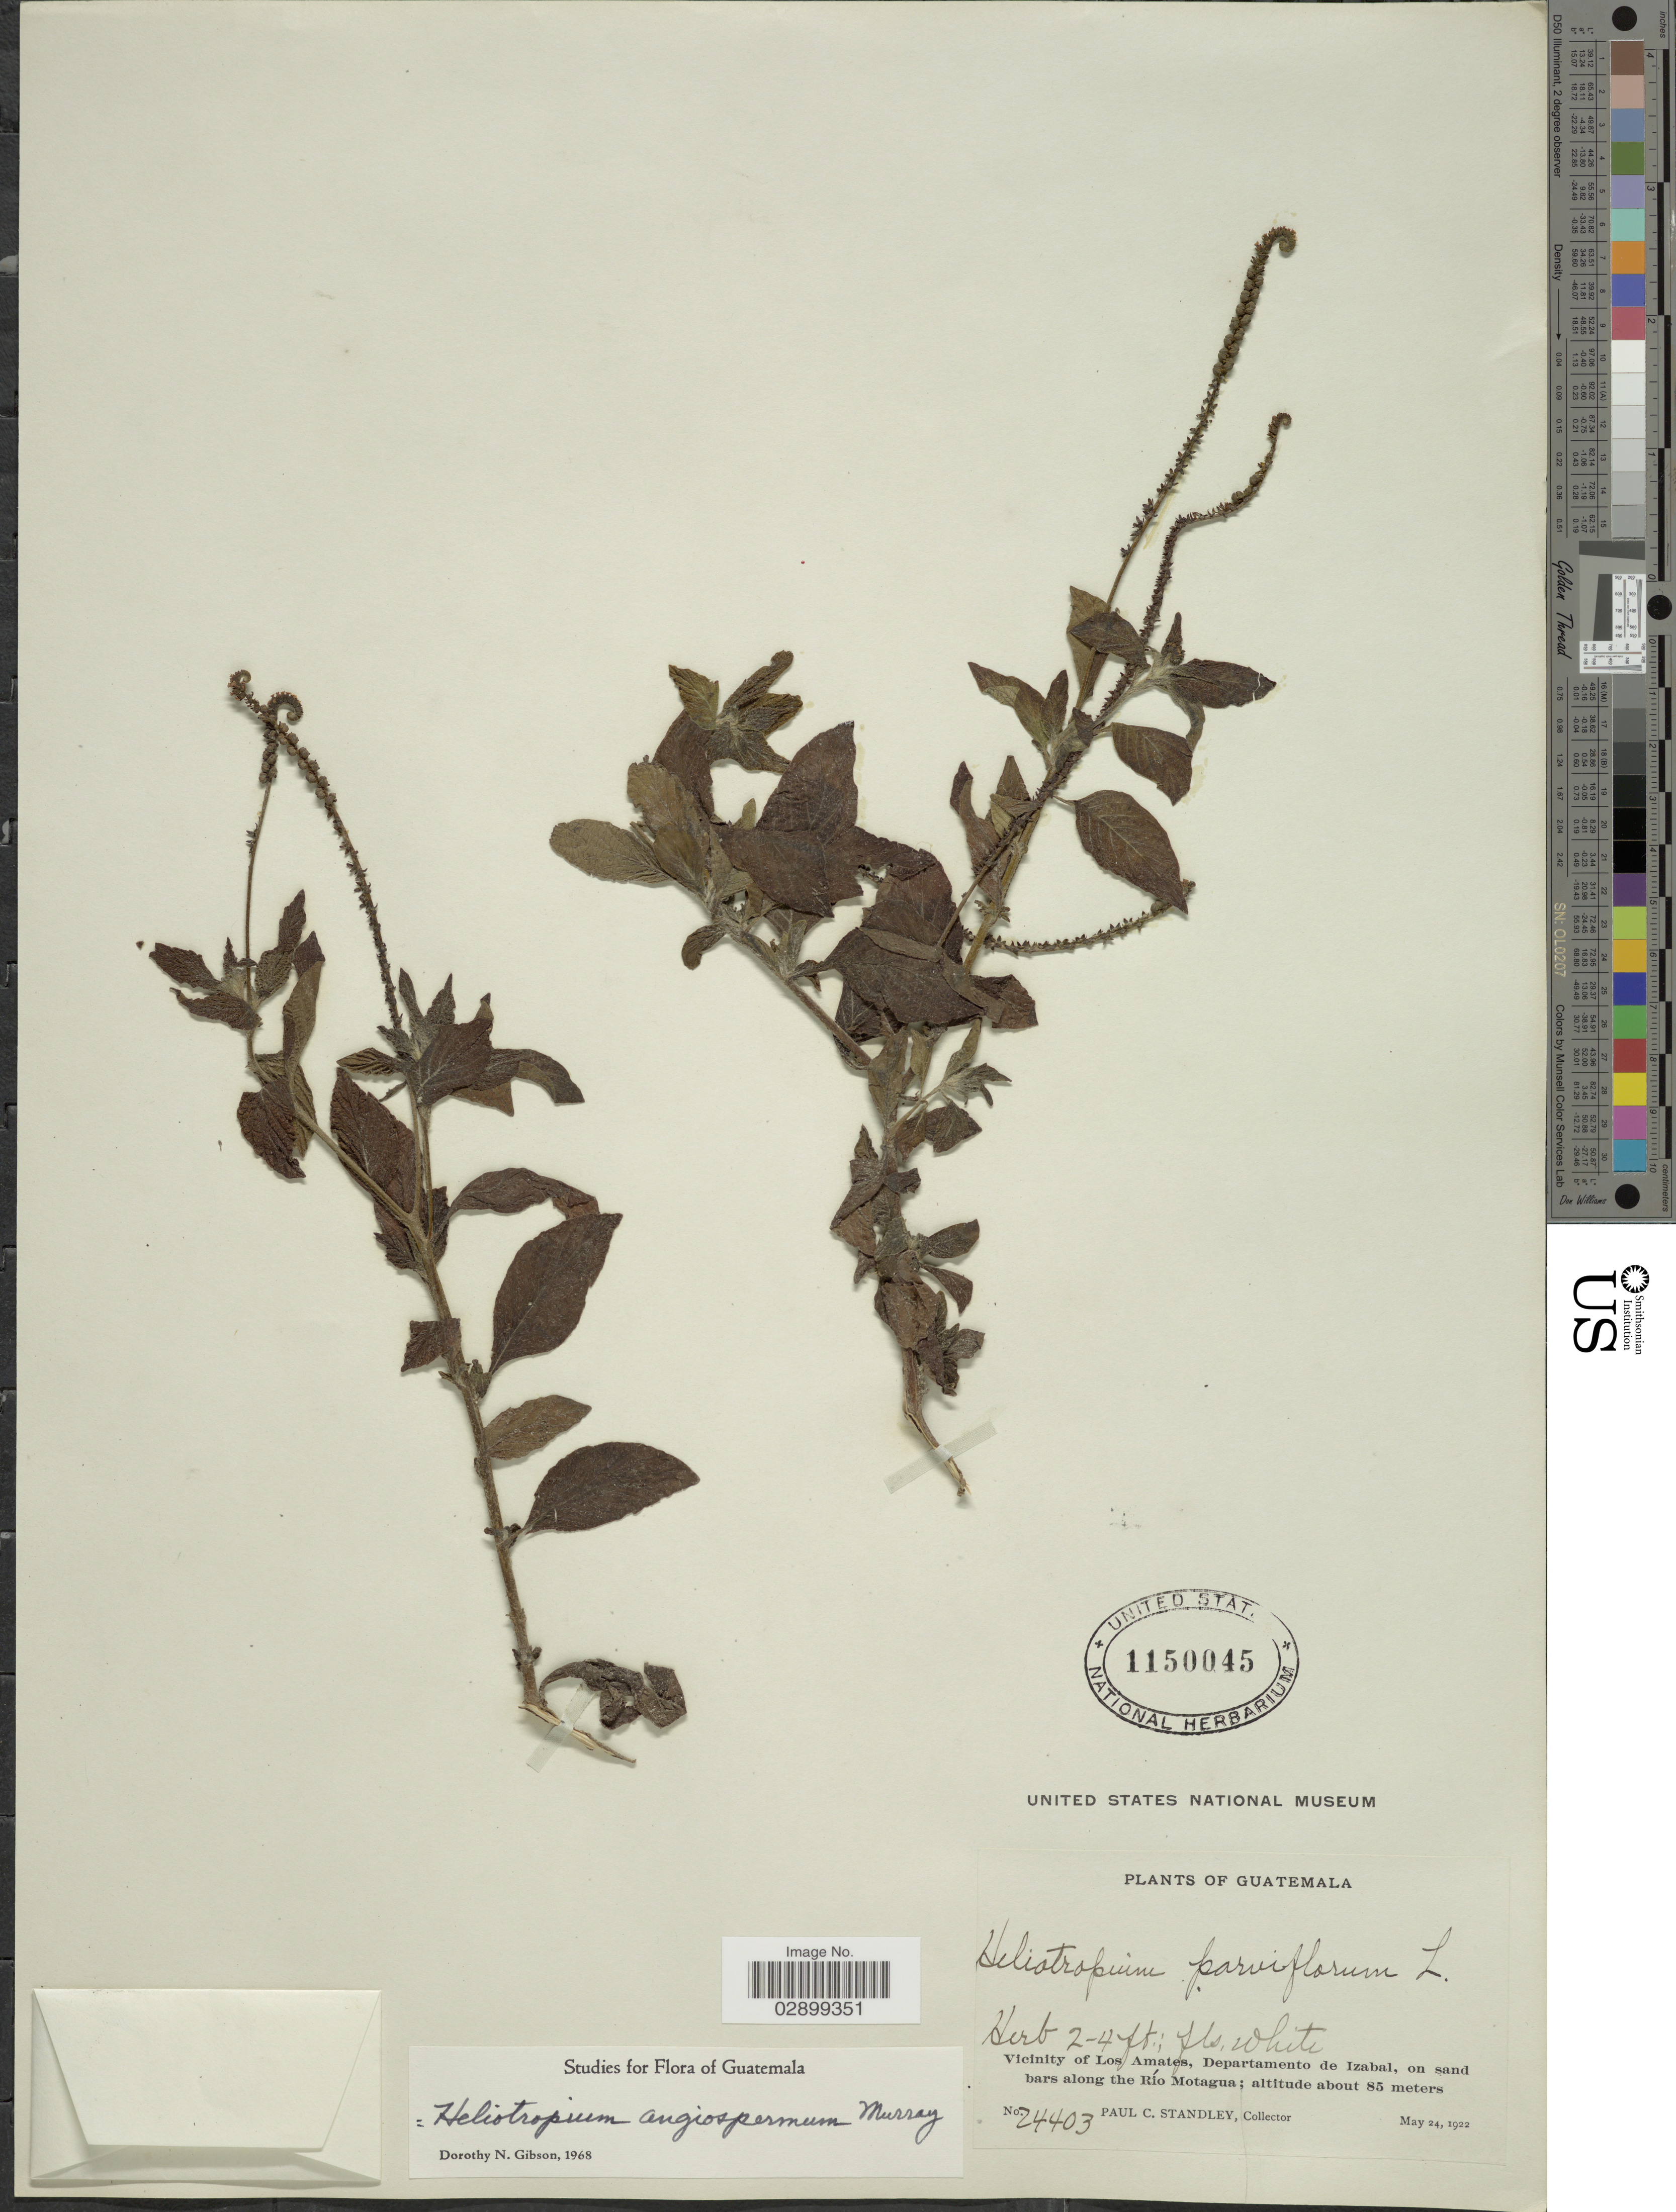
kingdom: Plantae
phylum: Tracheophyta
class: Magnoliopsida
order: Boraginales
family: Heliotropiaceae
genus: Heliotropium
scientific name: Heliotropium angiospermum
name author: Murray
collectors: P. C. Standley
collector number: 24403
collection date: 1922-05-24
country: Guatemala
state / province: Izabal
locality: Vicinity of Los Amates, Departamento de Izabal, on sand bars along the Río Motagua.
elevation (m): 85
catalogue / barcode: US 1150045